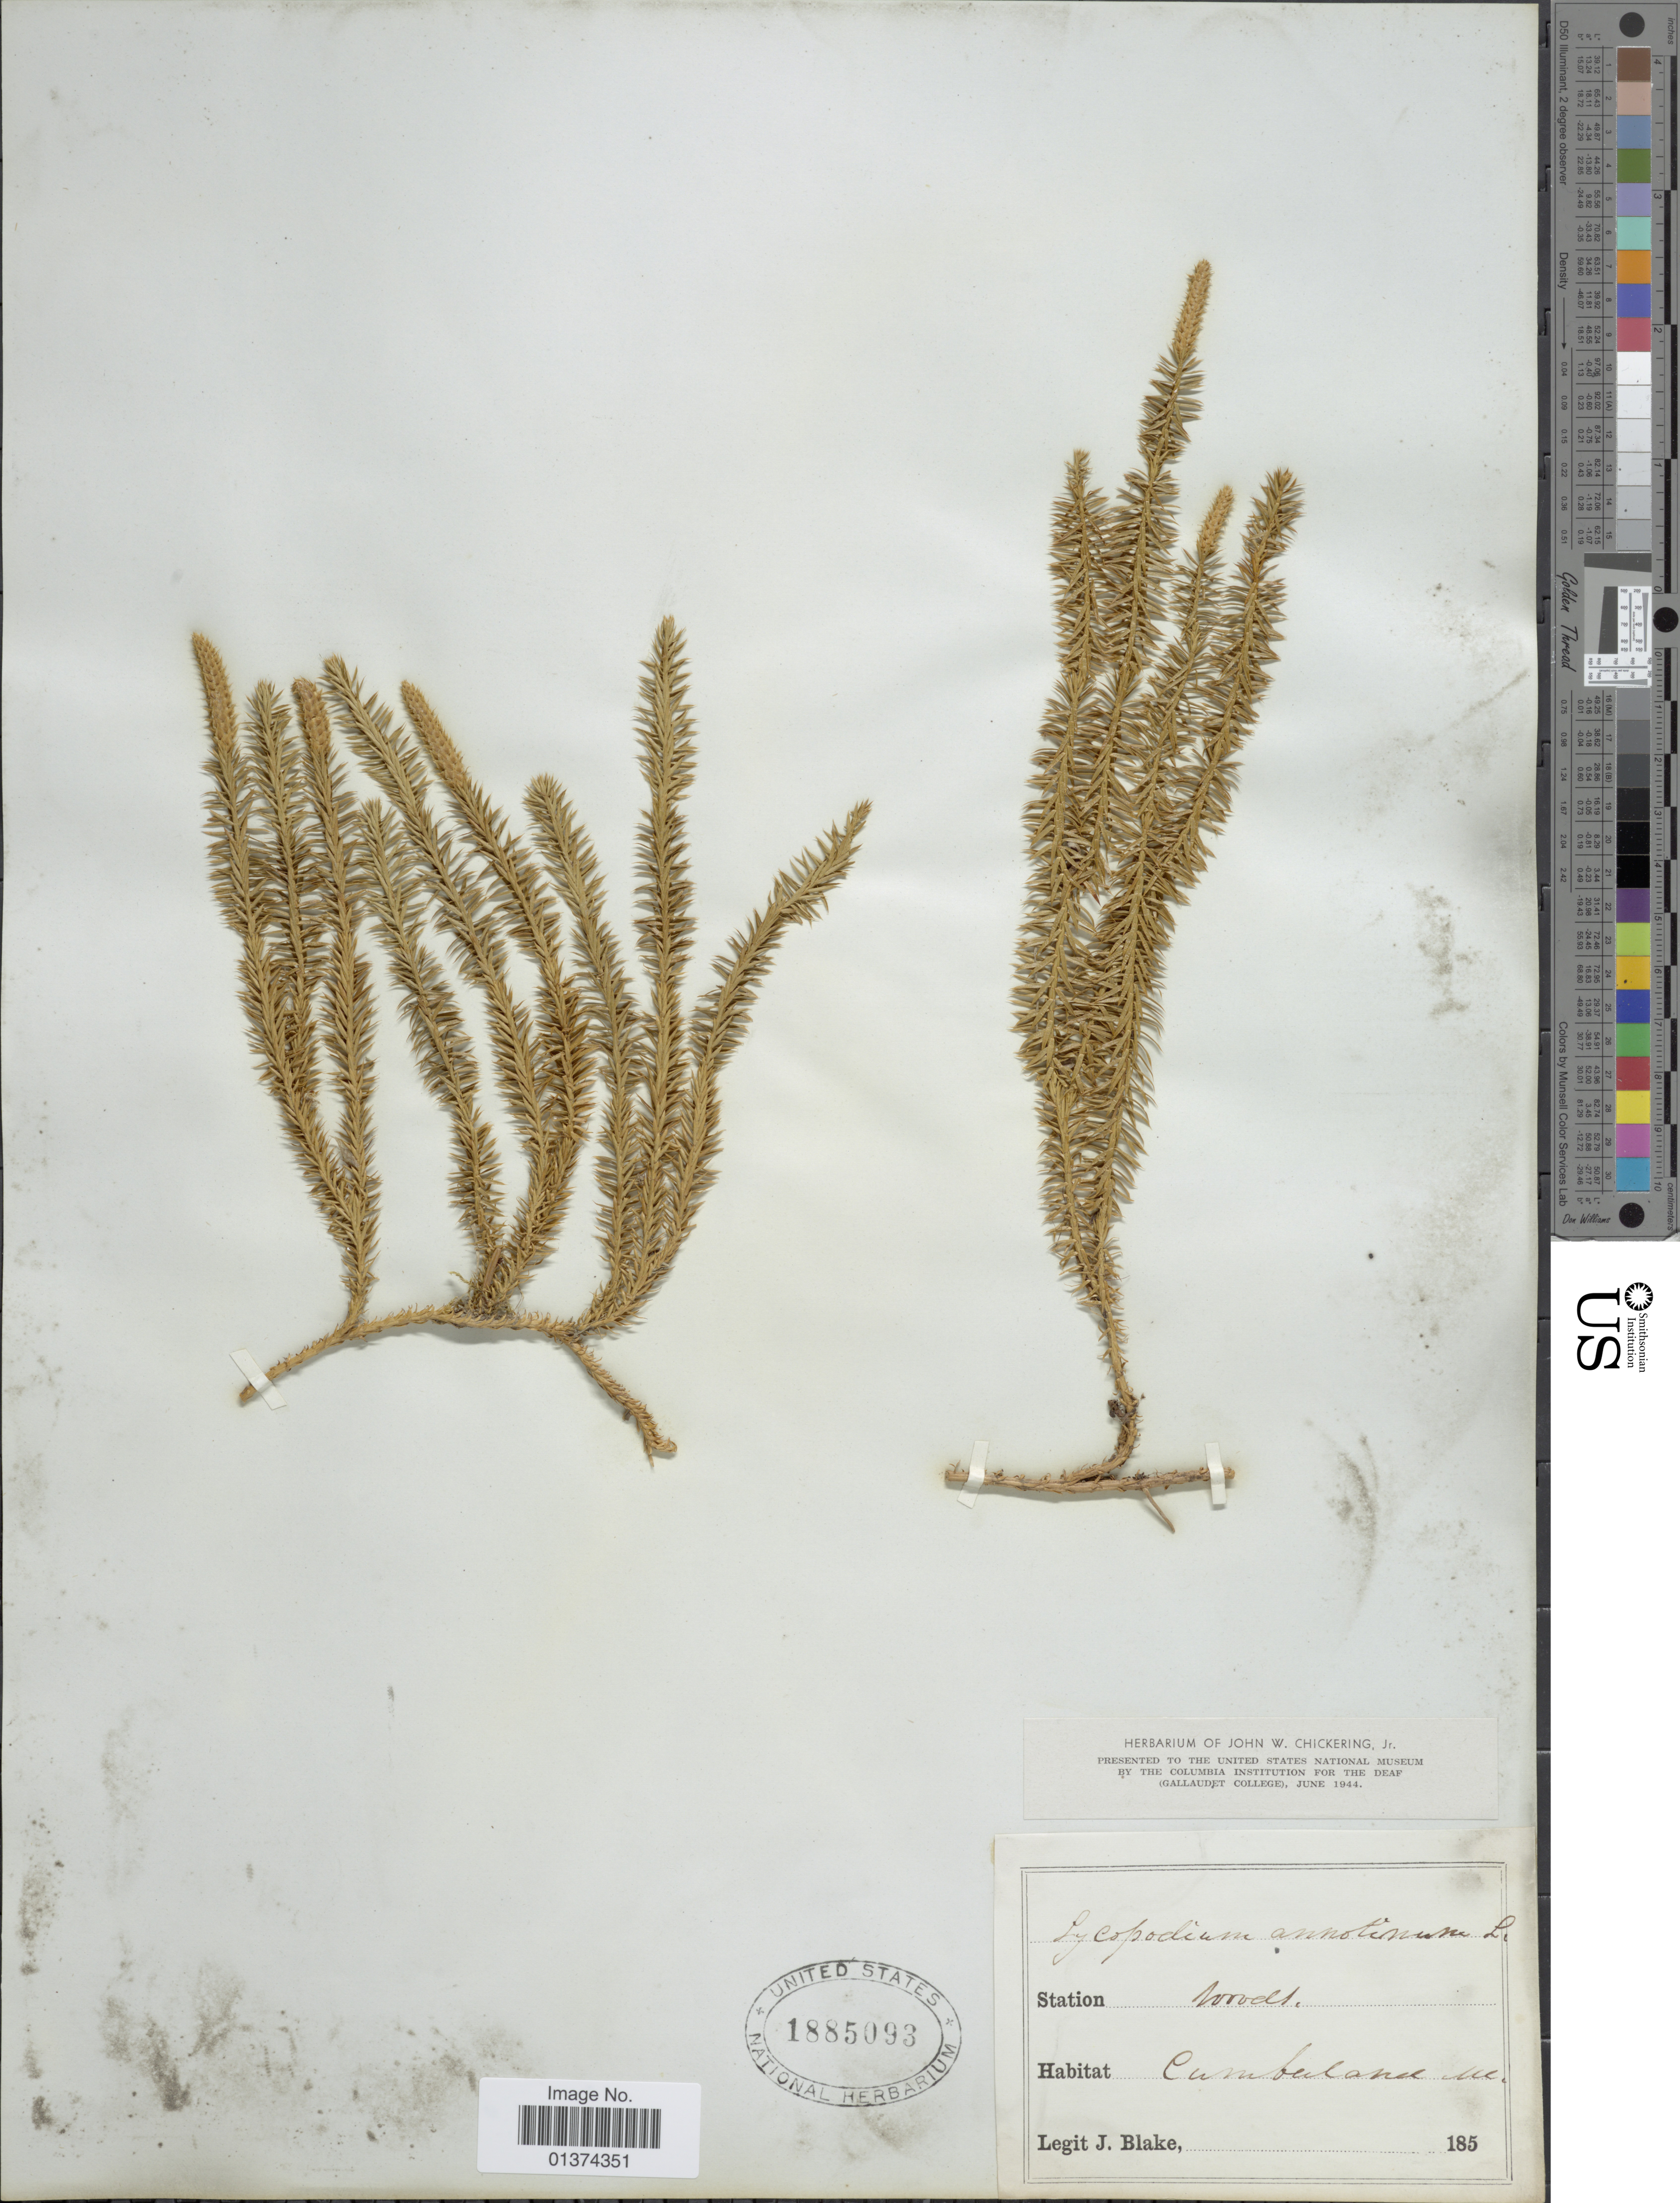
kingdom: Plantae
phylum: Tracheophyta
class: Lycopodiopsida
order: Lycopodiales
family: Lycopodiaceae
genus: Spinulum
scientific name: Spinulum annotinum subsp. annotinum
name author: (L.) A. Haines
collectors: J. Blake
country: United States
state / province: Maryland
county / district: Allegany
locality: Woodl. Cumberland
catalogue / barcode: US 1885093